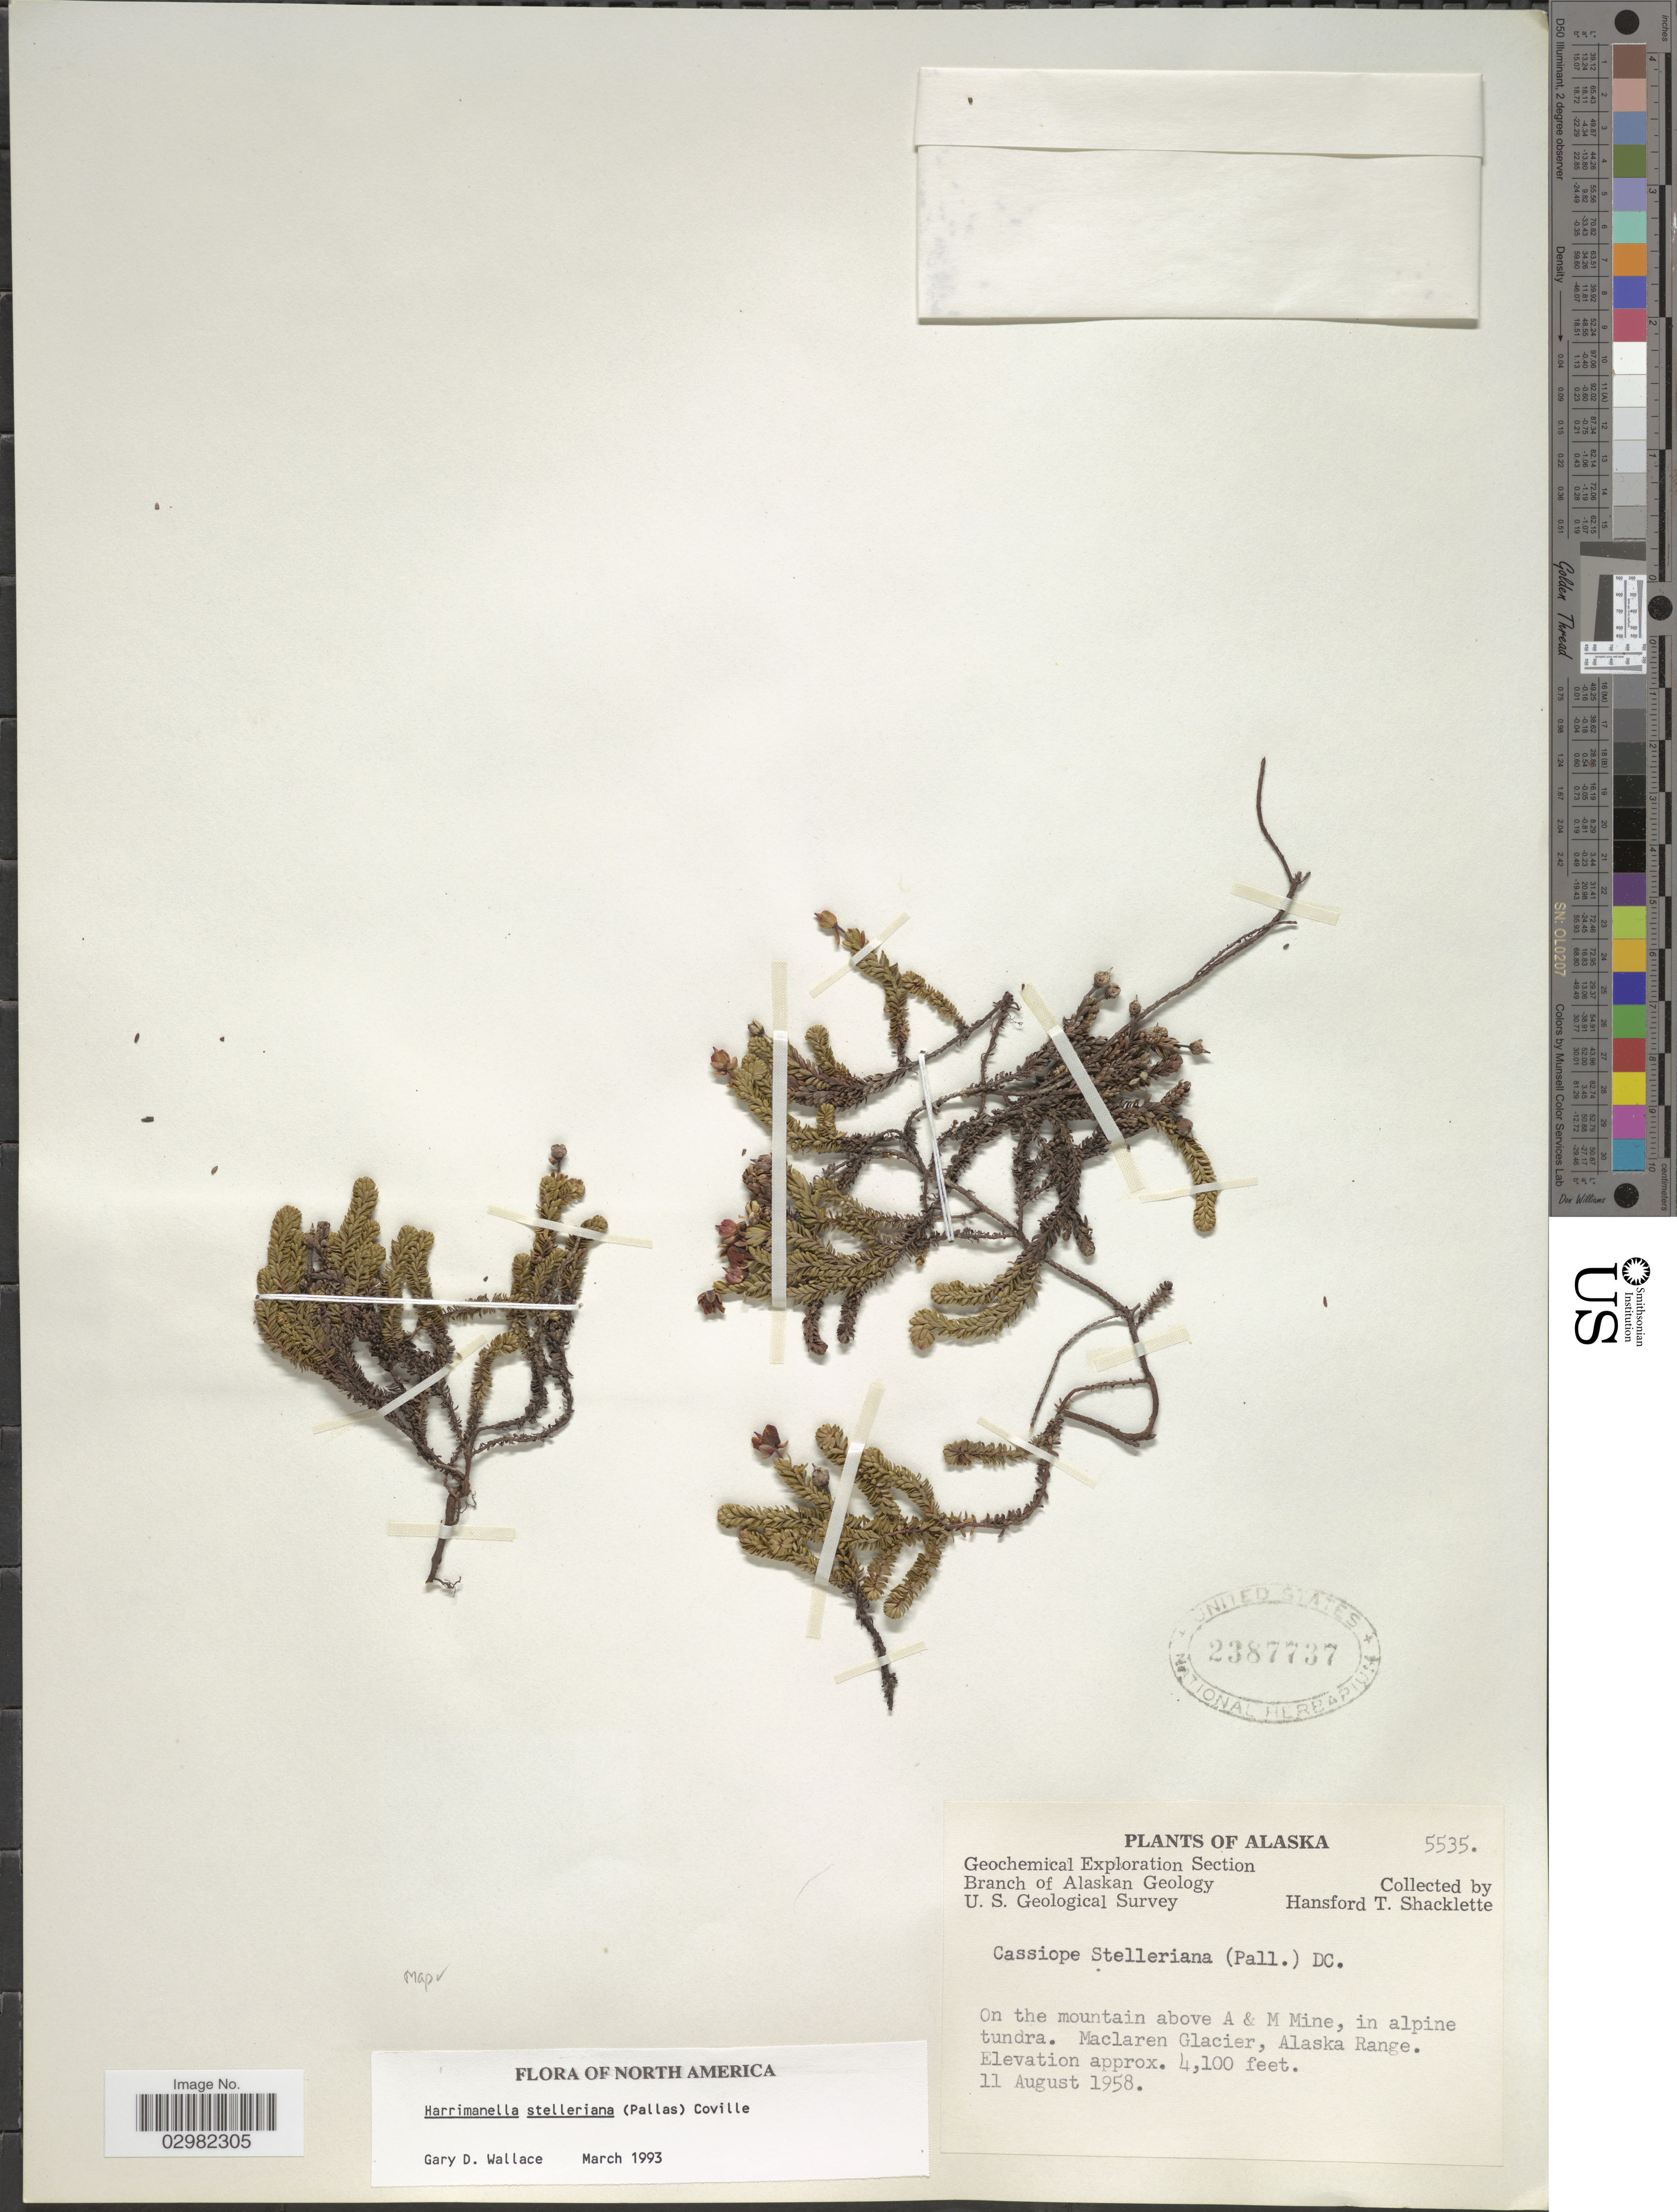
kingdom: Plantae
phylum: Tracheophyta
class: Magnoliopsida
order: Ericales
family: Ericaceae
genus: Harrimanella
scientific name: Harrimanella stelleriana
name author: (Pall.) Coville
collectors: H. Shacklette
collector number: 5535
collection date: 1958-08-11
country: United States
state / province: Alaska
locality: On the mountain above A & M Mine, in alpine tundra, Maclaren Glacier, Alaska Range.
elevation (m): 1250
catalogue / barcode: US 2387737